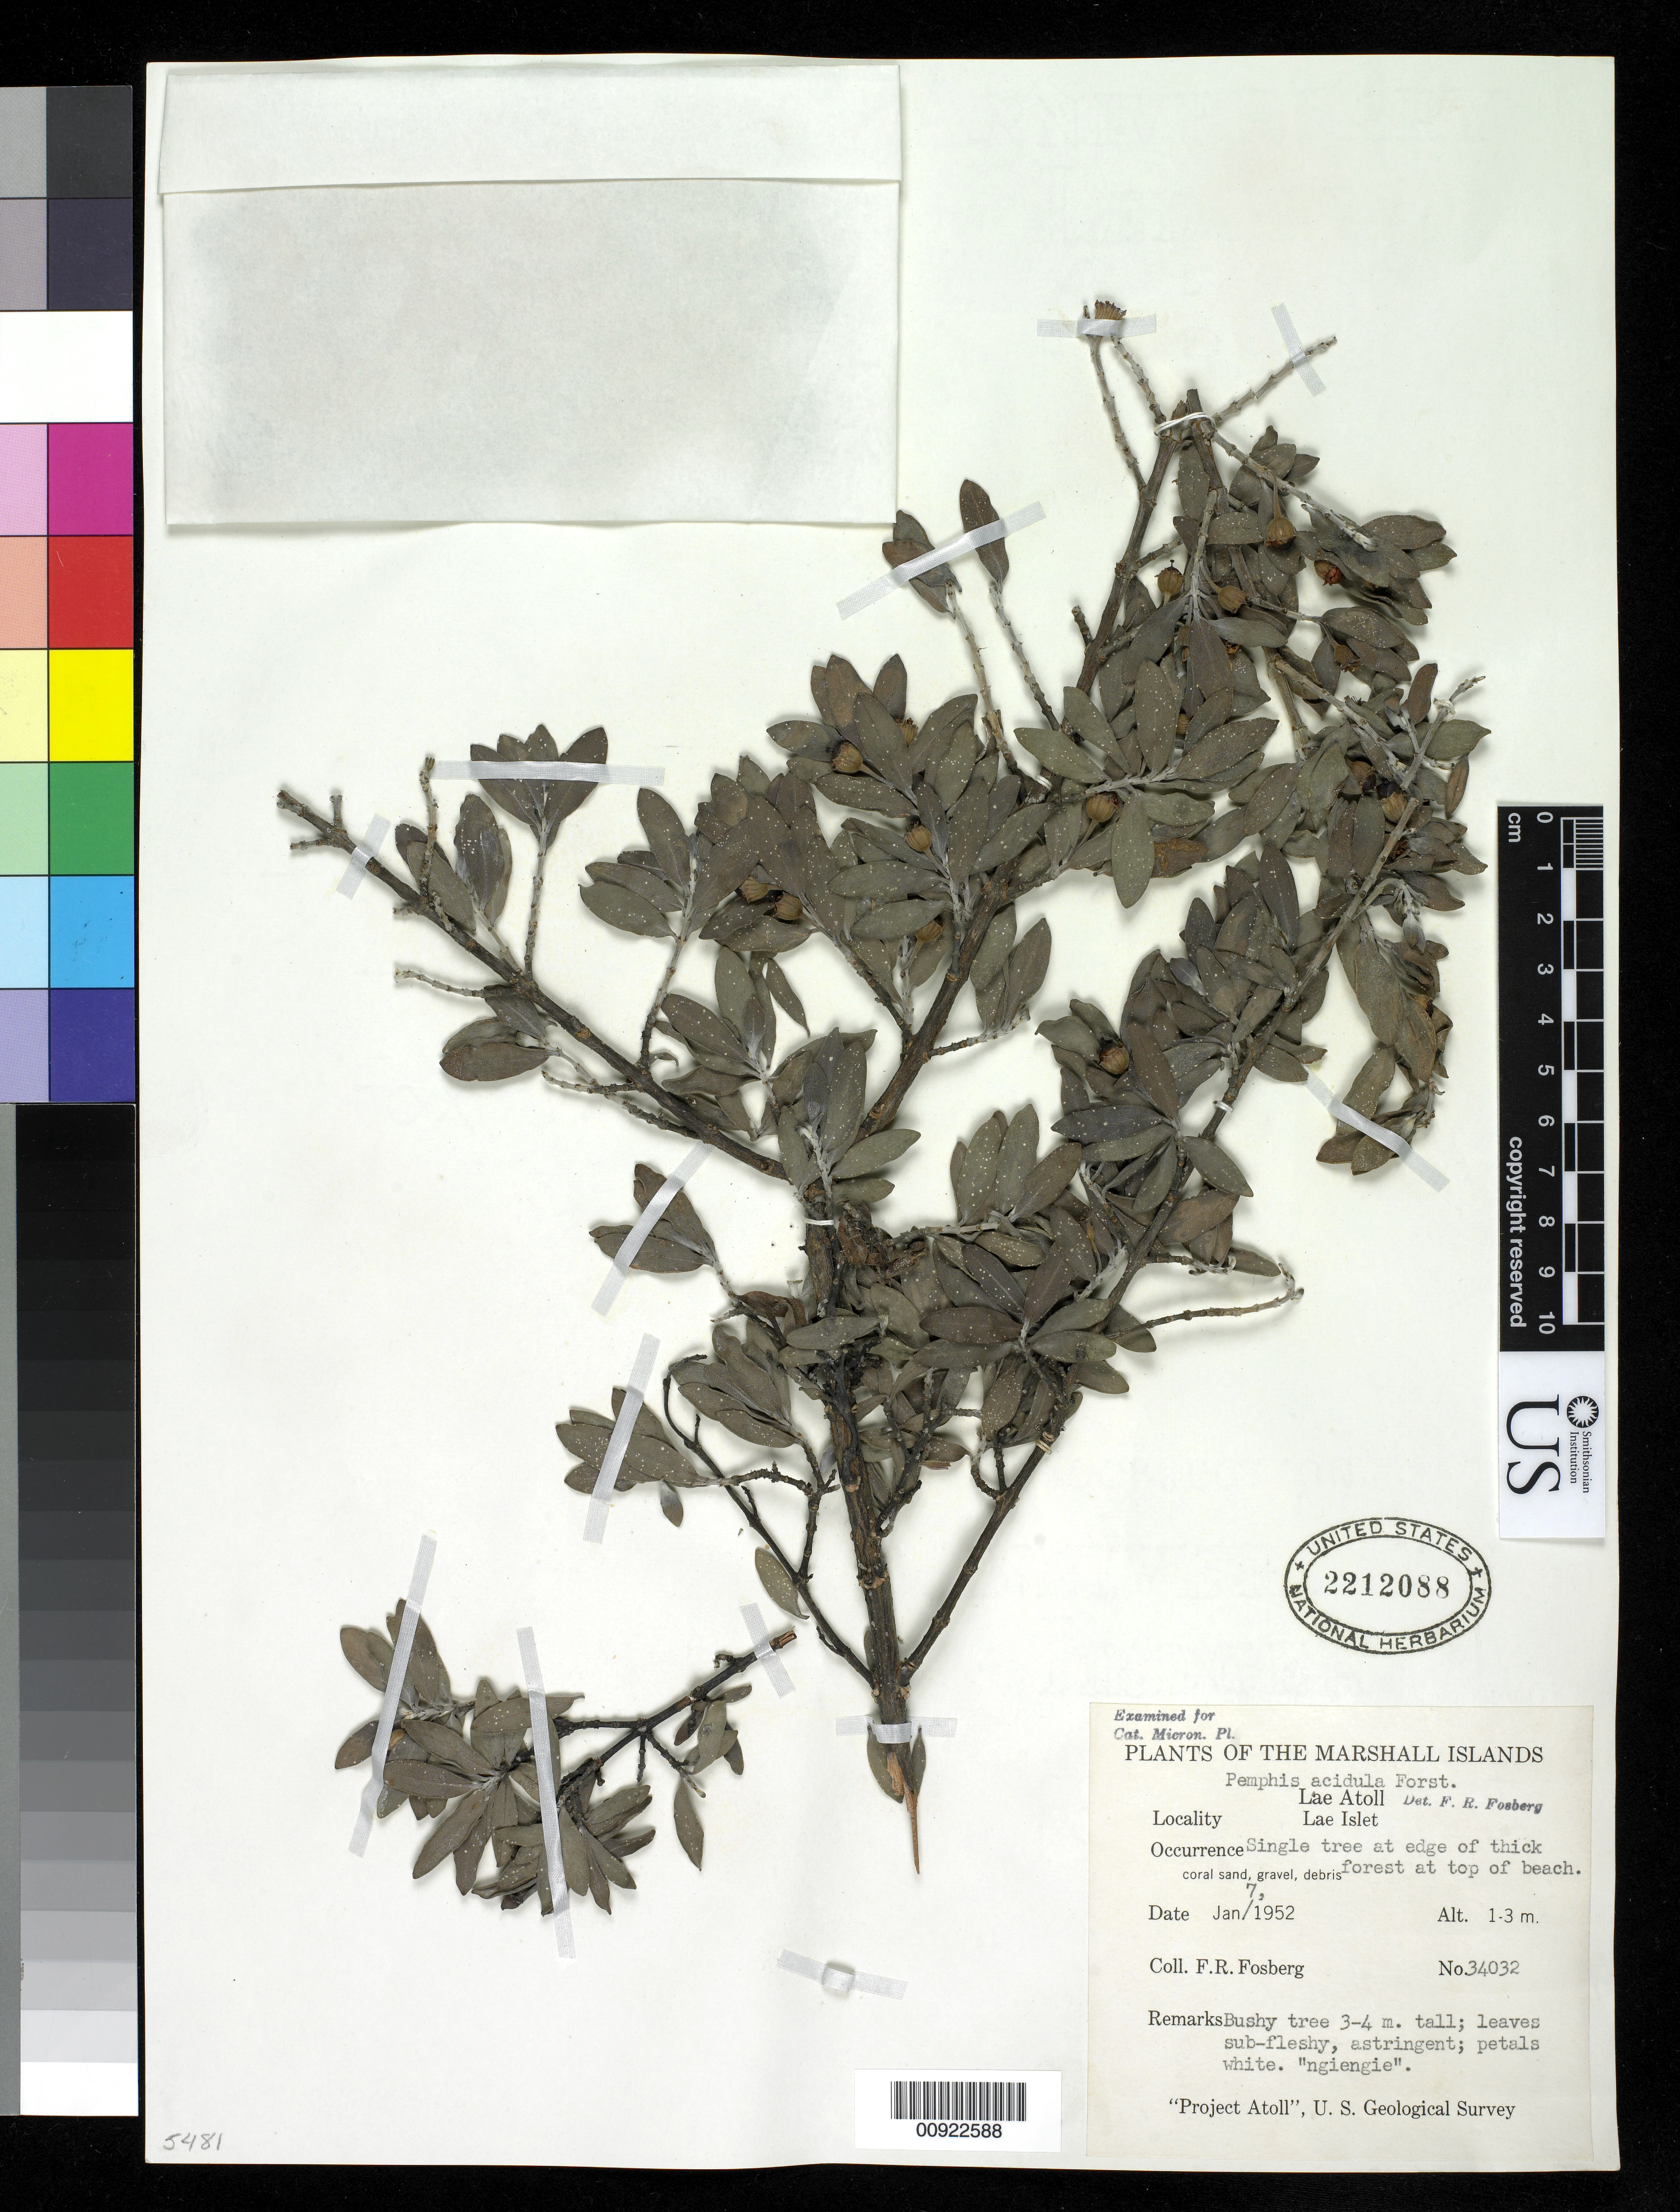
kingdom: Plantae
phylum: Tracheophyta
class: Magnoliopsida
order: Myrtales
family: Lythraceae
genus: Pemphis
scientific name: Pemphis acidula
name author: J.R. Forst. & G. Forst.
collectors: F. R. Fosberg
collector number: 34032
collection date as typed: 07 Jan 1952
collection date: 1952-01-07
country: Marshall Islands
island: Lae Atoll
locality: Lae Islet, Lae Atoll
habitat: Coral sand, gravel, debris.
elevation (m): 1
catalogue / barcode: US 2212088